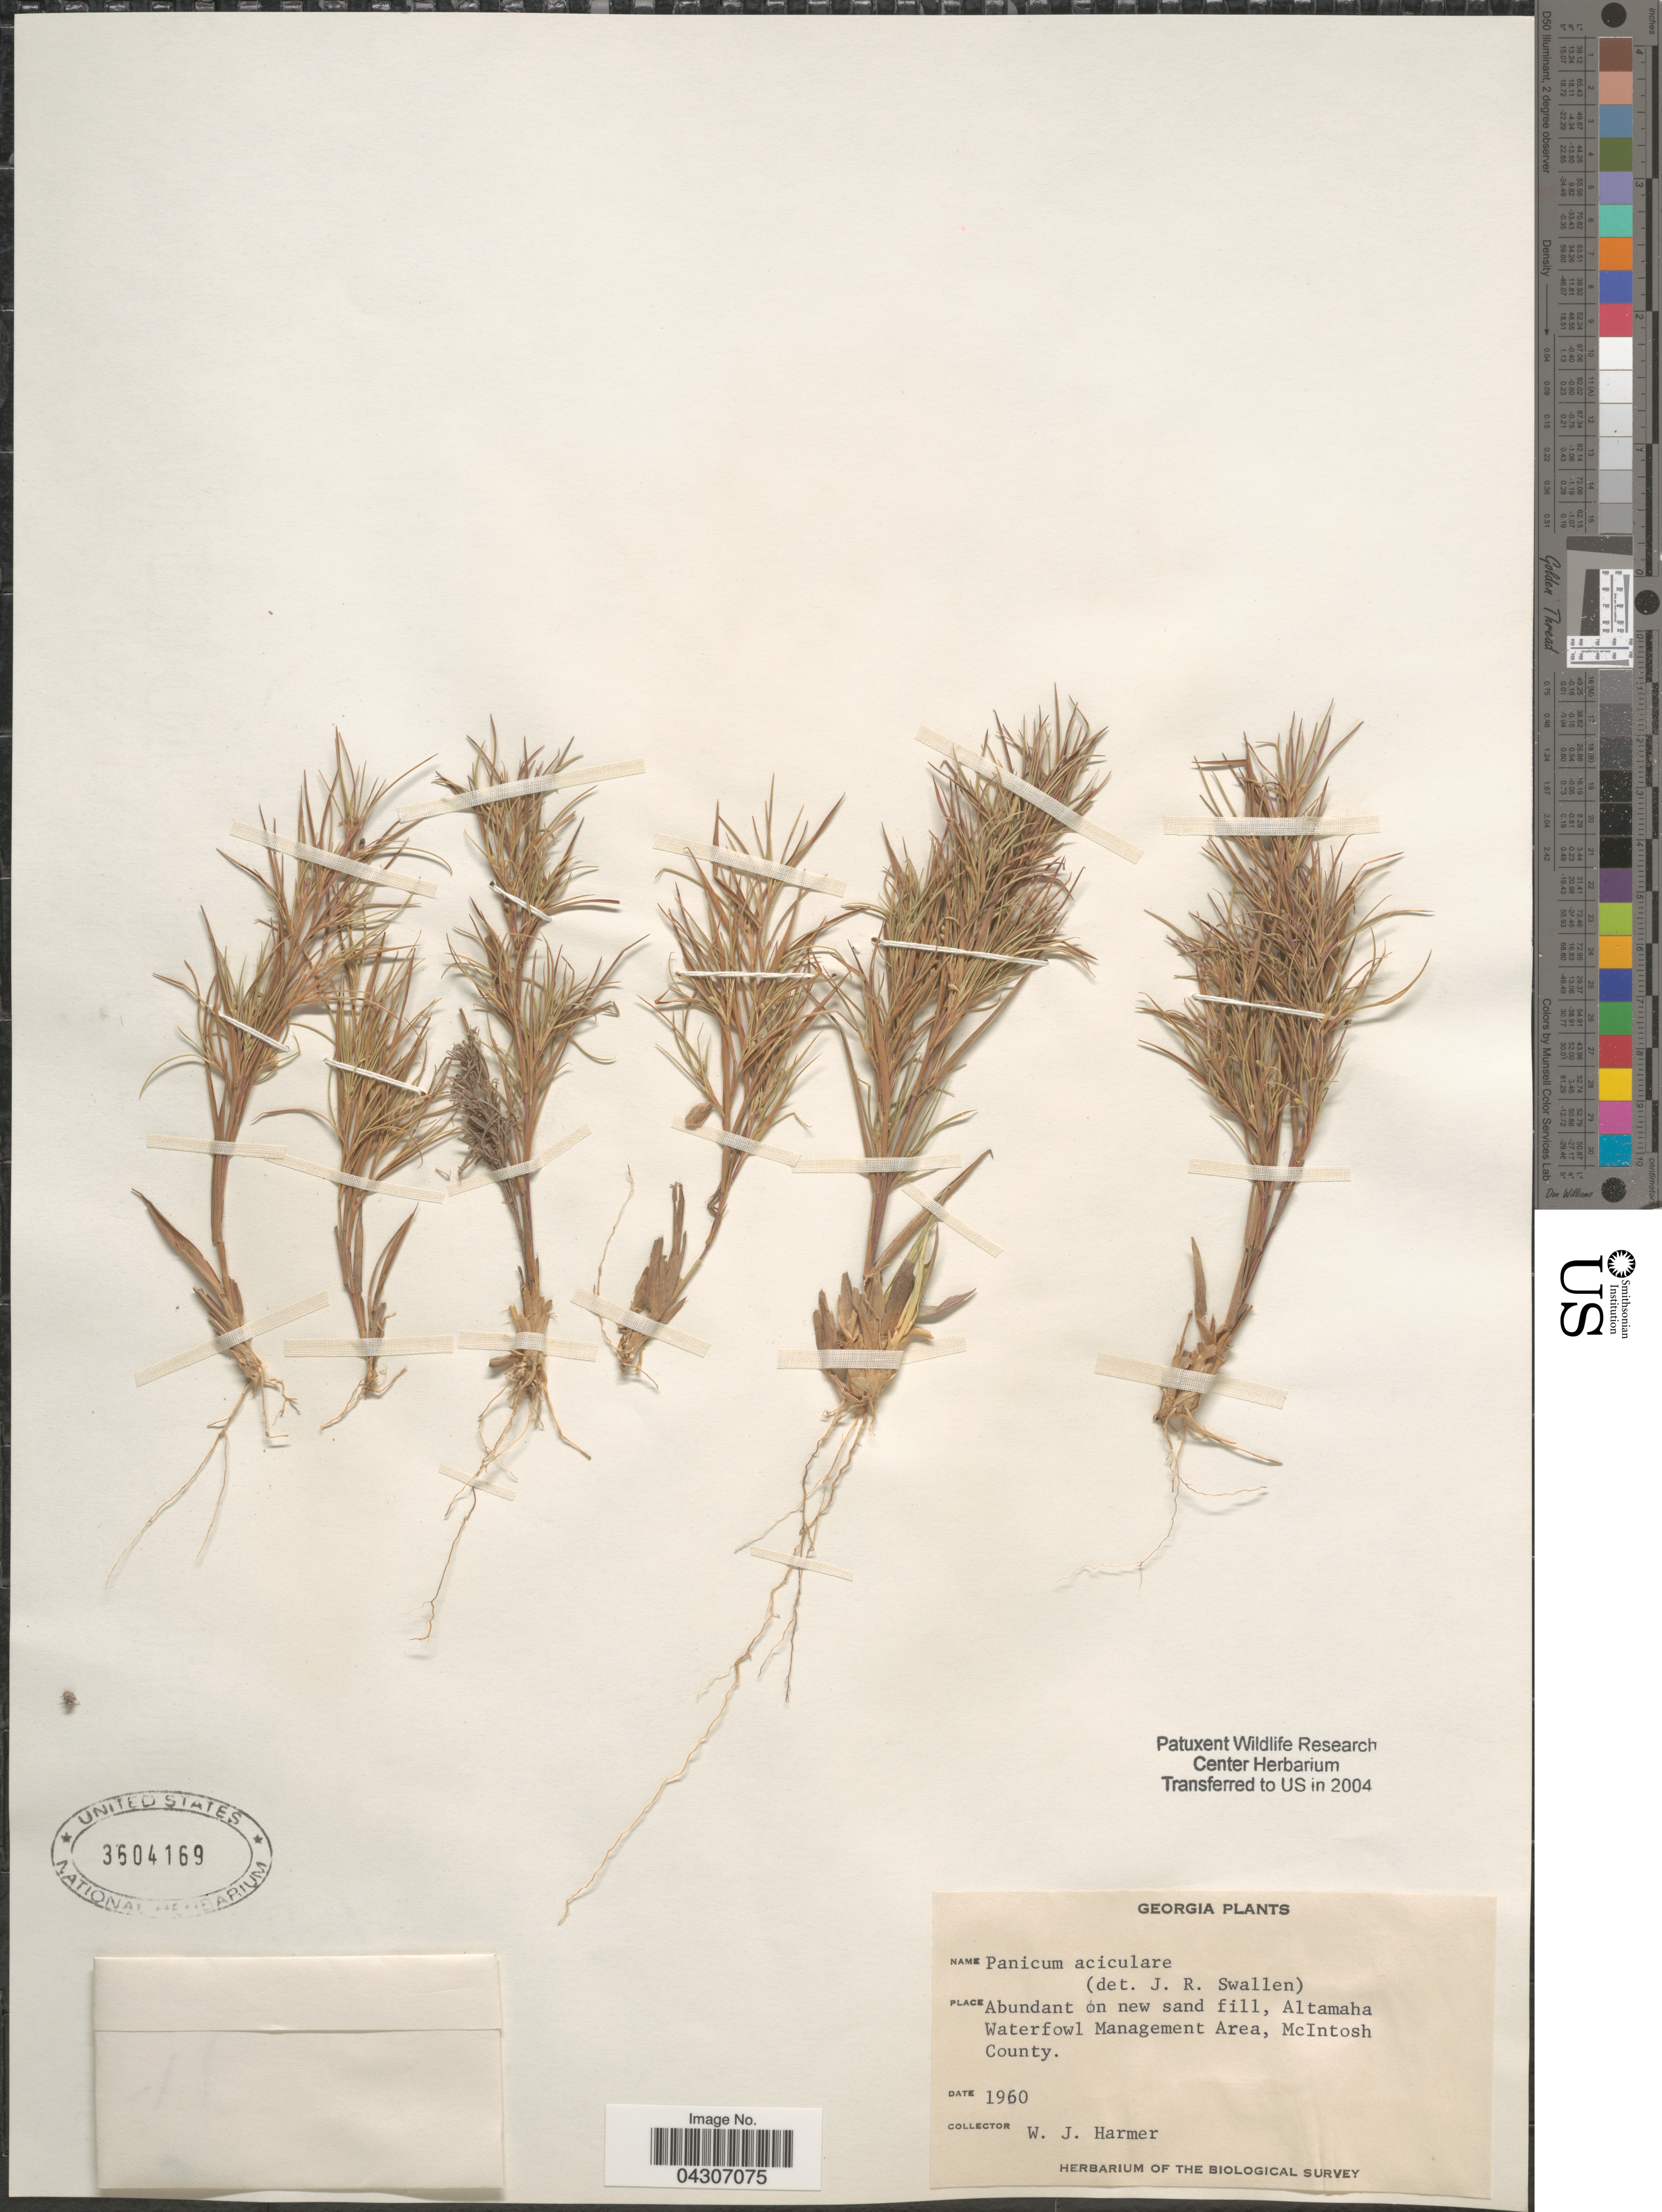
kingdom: Plantae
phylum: Tracheophyta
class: Liliopsida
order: Poales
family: Poaceae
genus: Dichanthelium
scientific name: Dichanthelium aciculare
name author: (Desv. ex Poir.) Gould & C.A. Clark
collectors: W. Harmer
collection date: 1960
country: United States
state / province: Georgia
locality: Abundant on new sand fill, Altamaha Waterfowl Management Area, McIntosh County. The Biological Survey.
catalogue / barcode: US 3604169